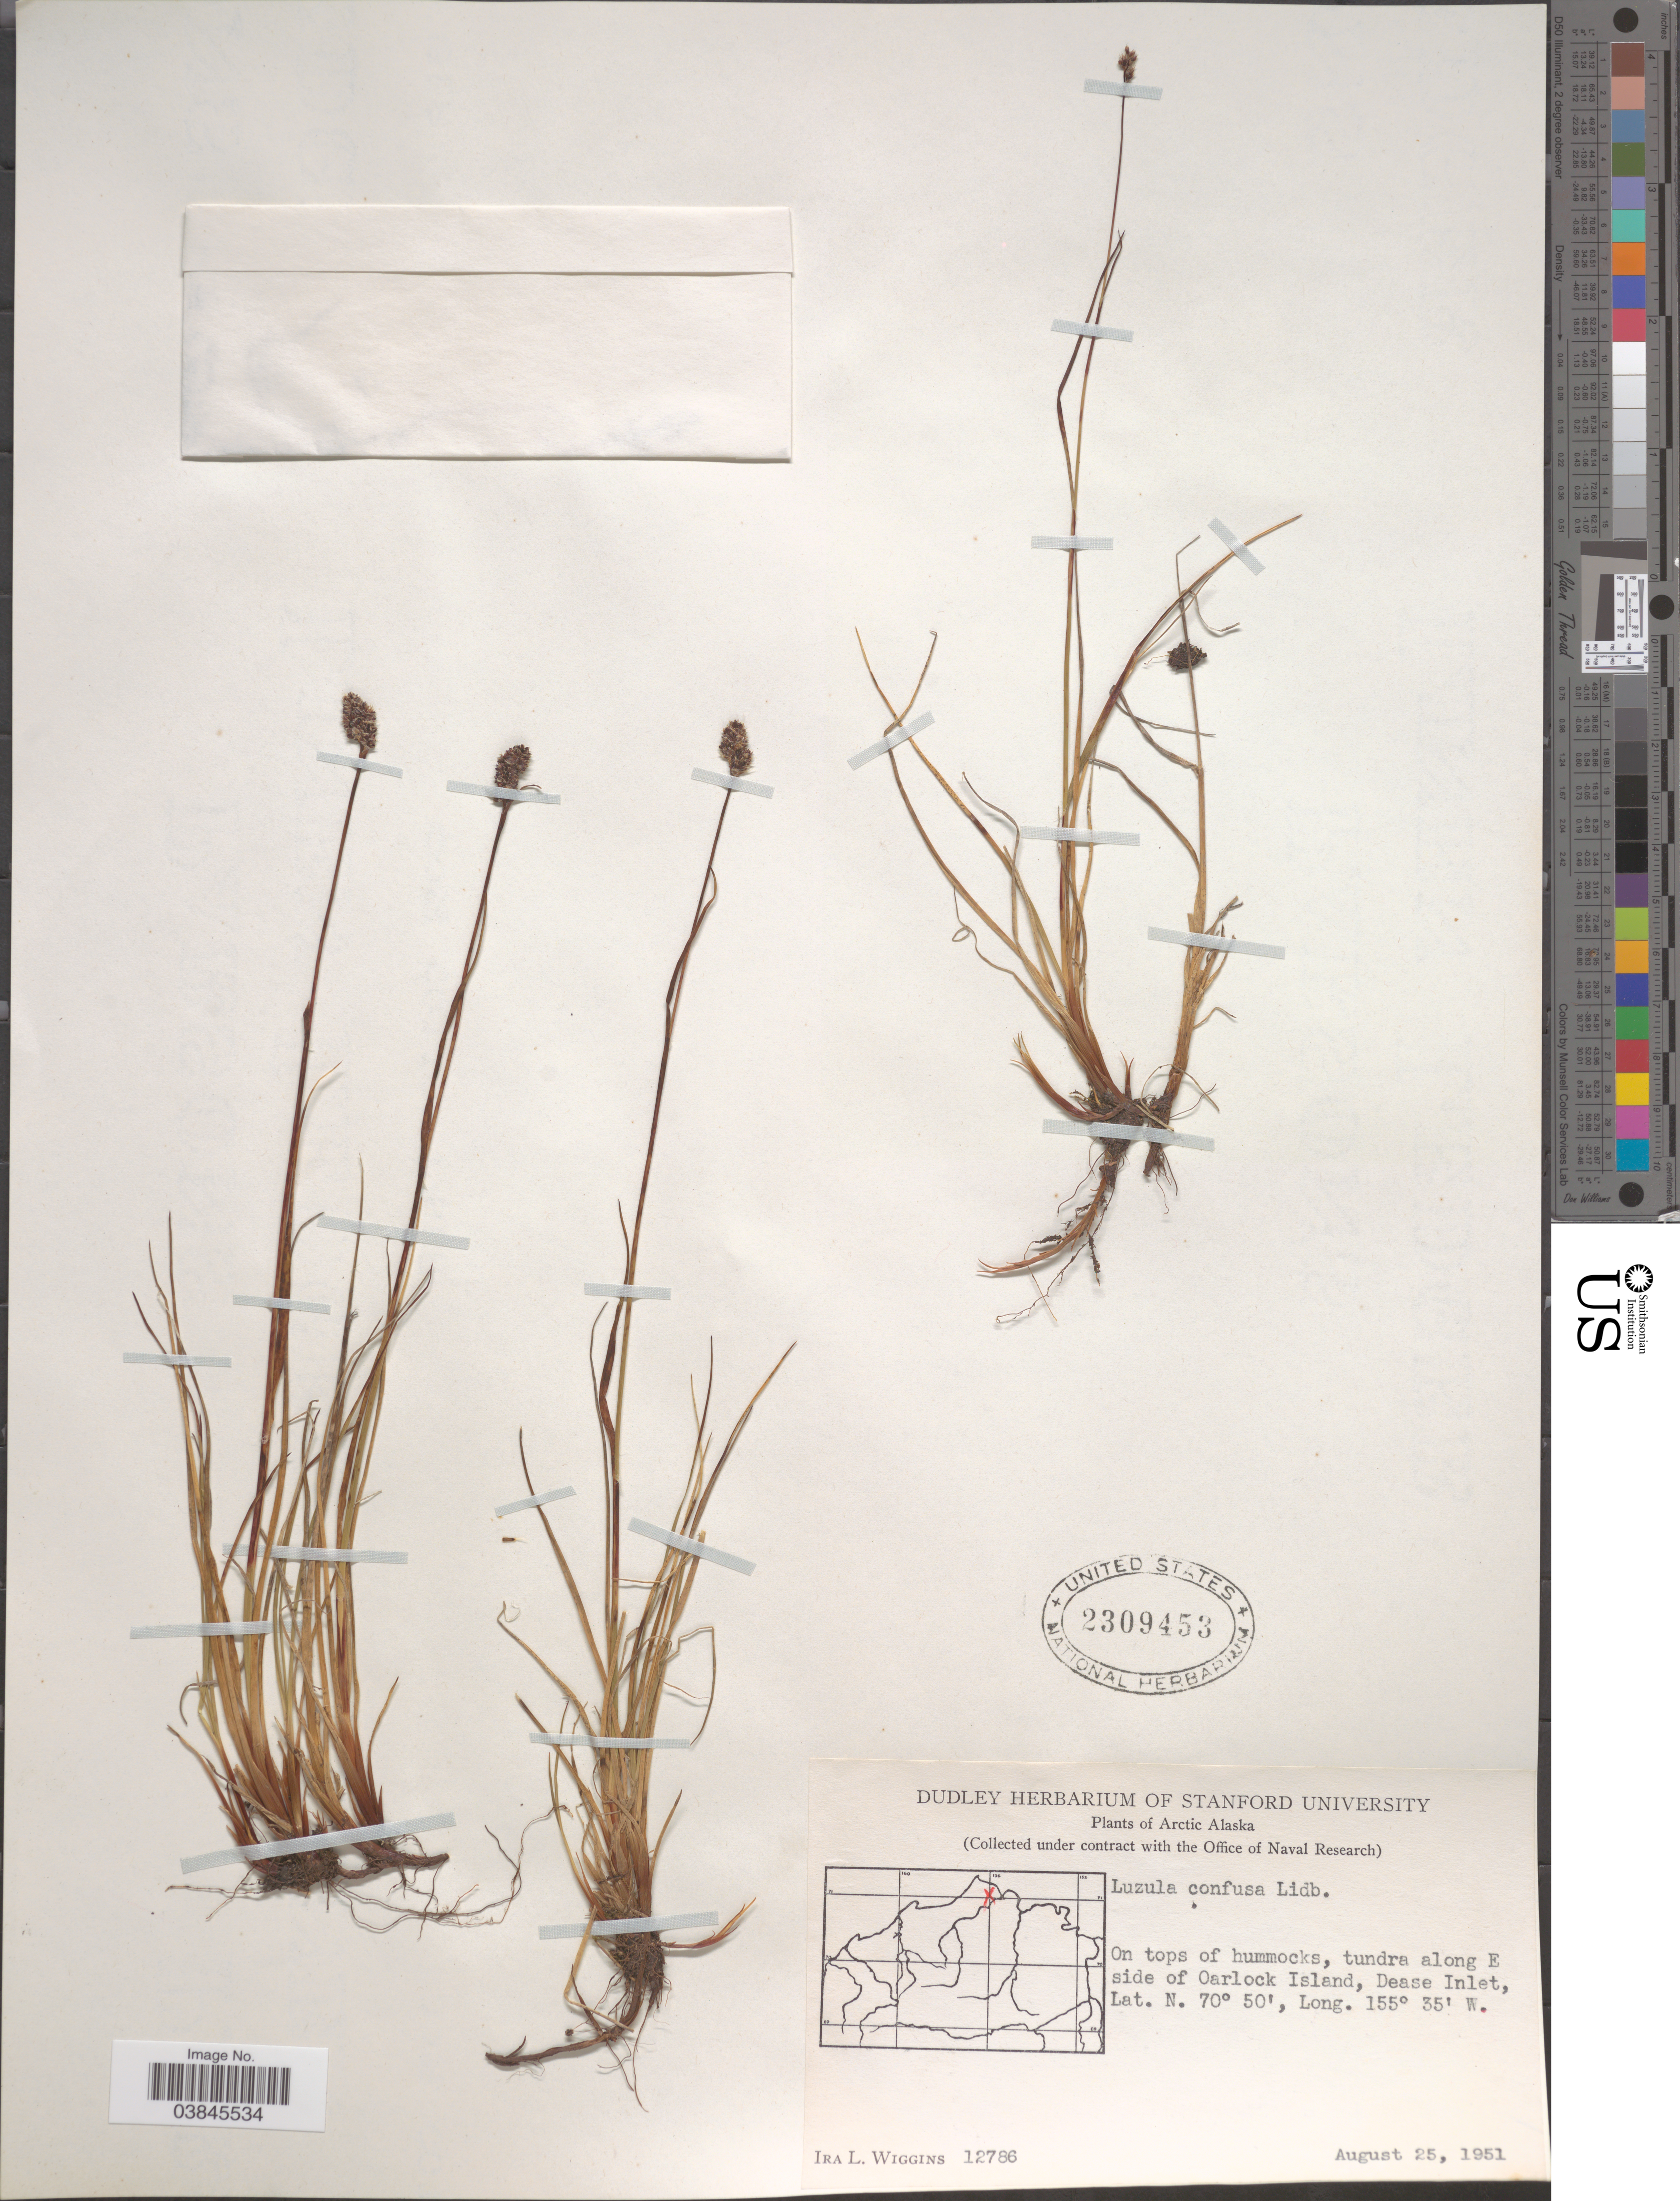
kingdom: Plantae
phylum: Tracheophyta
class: Liliopsida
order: Poales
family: Juncaceae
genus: Luzula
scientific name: Luzula confusa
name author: Lindeb.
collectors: I. L. Wiggins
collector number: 12786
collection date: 1951-08-25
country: United States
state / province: Alaska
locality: Arctic Alaska. On tops of hummocks, tundra along E side of Oarlock Island, Dease Inlet.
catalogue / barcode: US 2309453